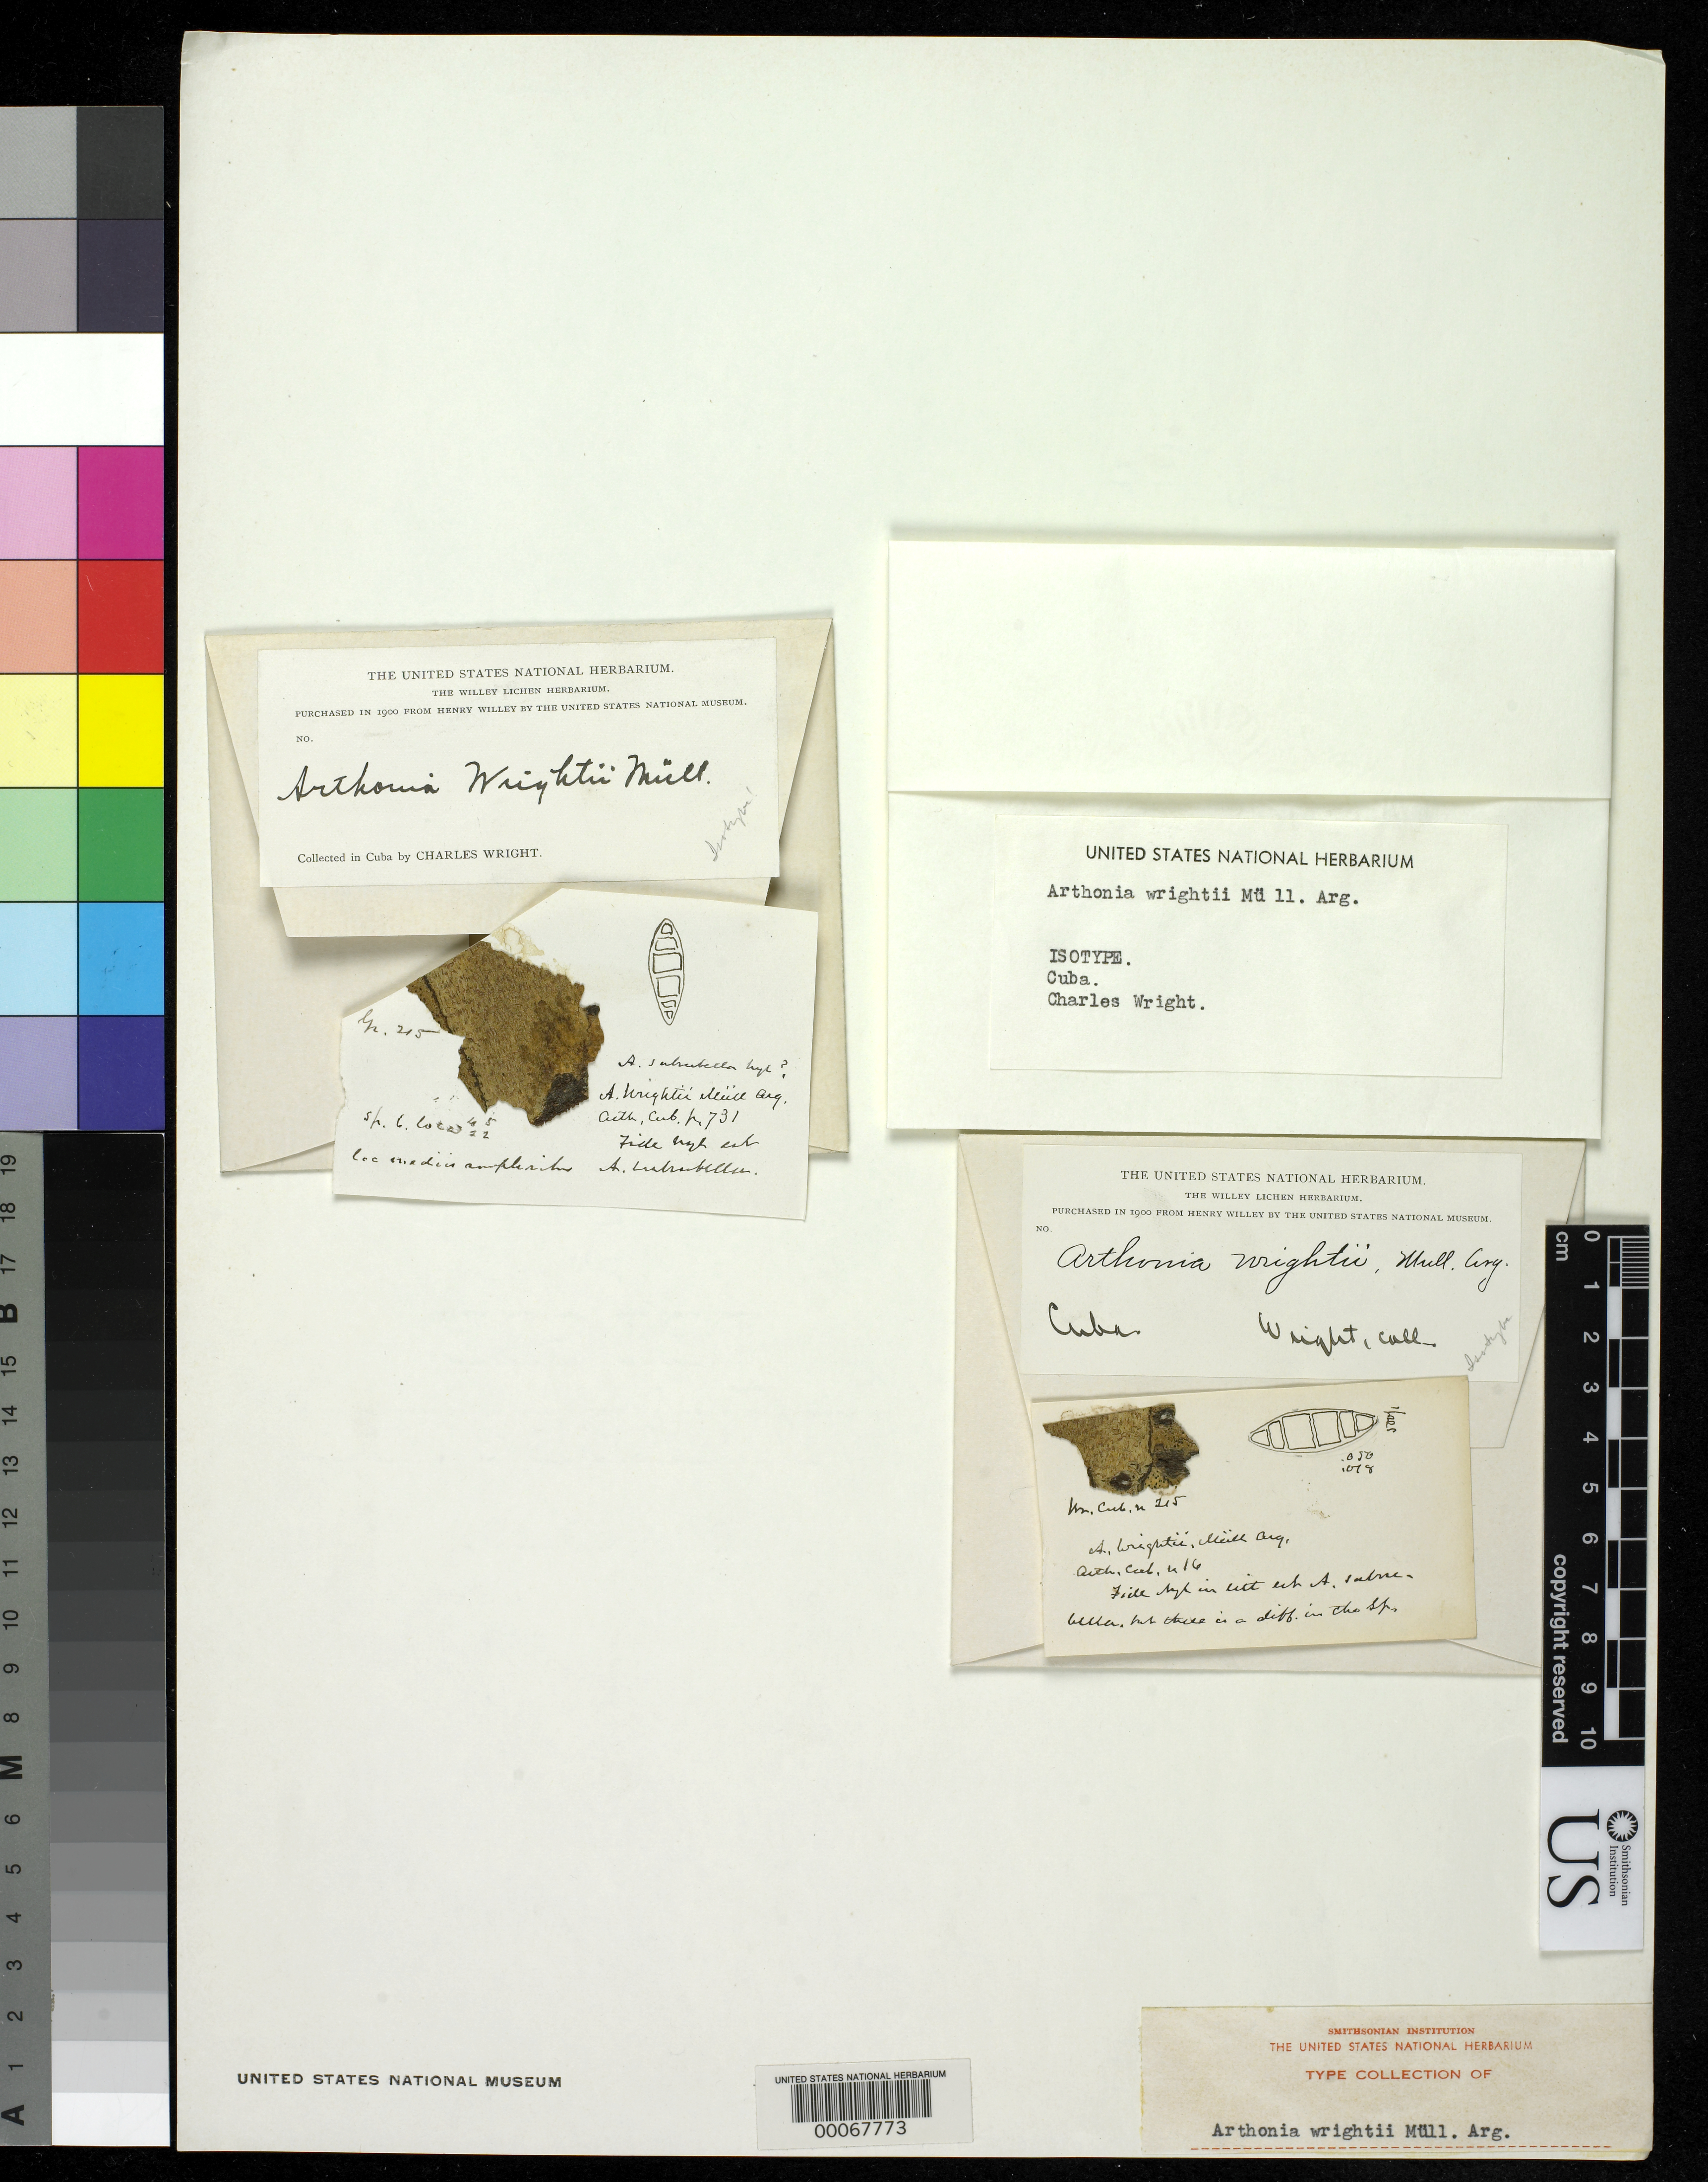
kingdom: Fungi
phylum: Ascomycota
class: Arthoniomycetes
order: Arthoniales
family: Arthoniaceae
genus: Arthonia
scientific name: Arthonia wrightii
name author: Müll. Arg.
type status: Isotype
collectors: C. Wright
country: Cuba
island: Greater Antilles